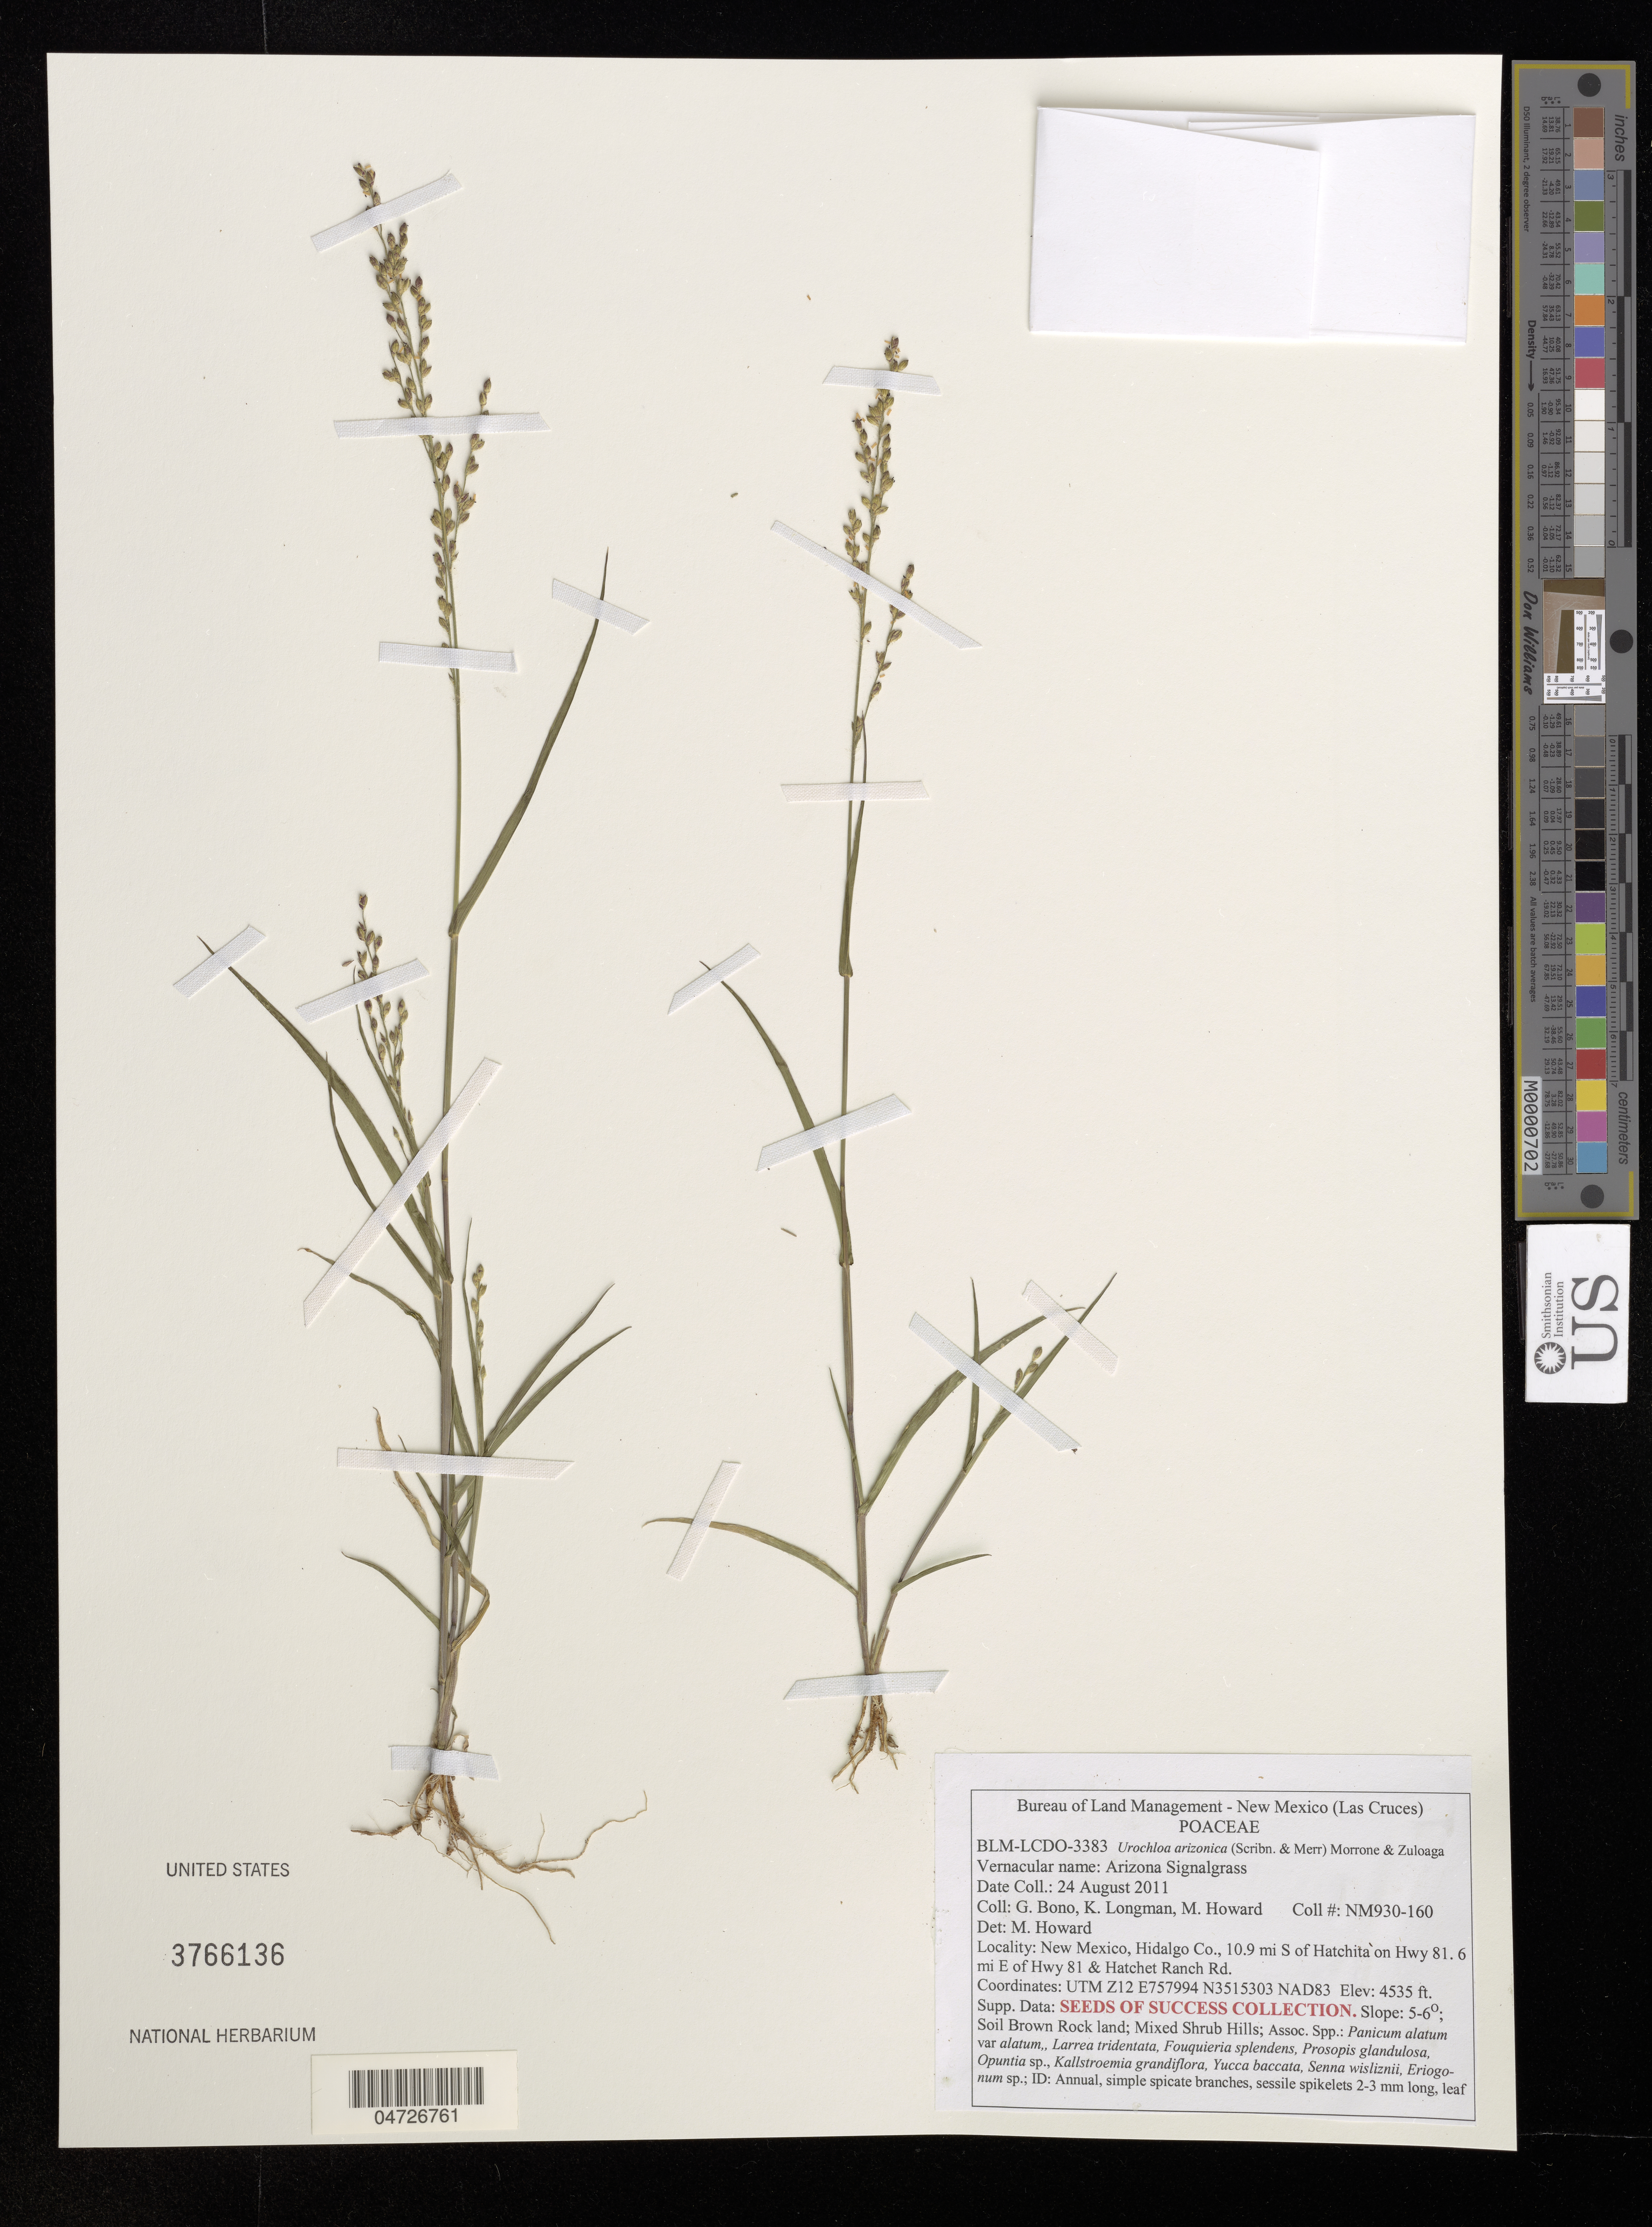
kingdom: Plantae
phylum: Tracheophyta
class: Liliopsida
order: Poales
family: Poaceae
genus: Urochloa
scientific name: Urochloa arizonica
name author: (Scribn. & Merr.) Morrone & Zuloaga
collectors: G. Bono, K. Longman & M. Howard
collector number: NM930-160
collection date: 2011-08-24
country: United States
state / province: New Mexico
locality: (Las Cruces). Hidalgo Co., 10.9 mi S of Hatchita on Hwy 81.6 mi E of Hwy 81 & Hatchet Ranch Rd.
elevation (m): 1382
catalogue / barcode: US 3766136